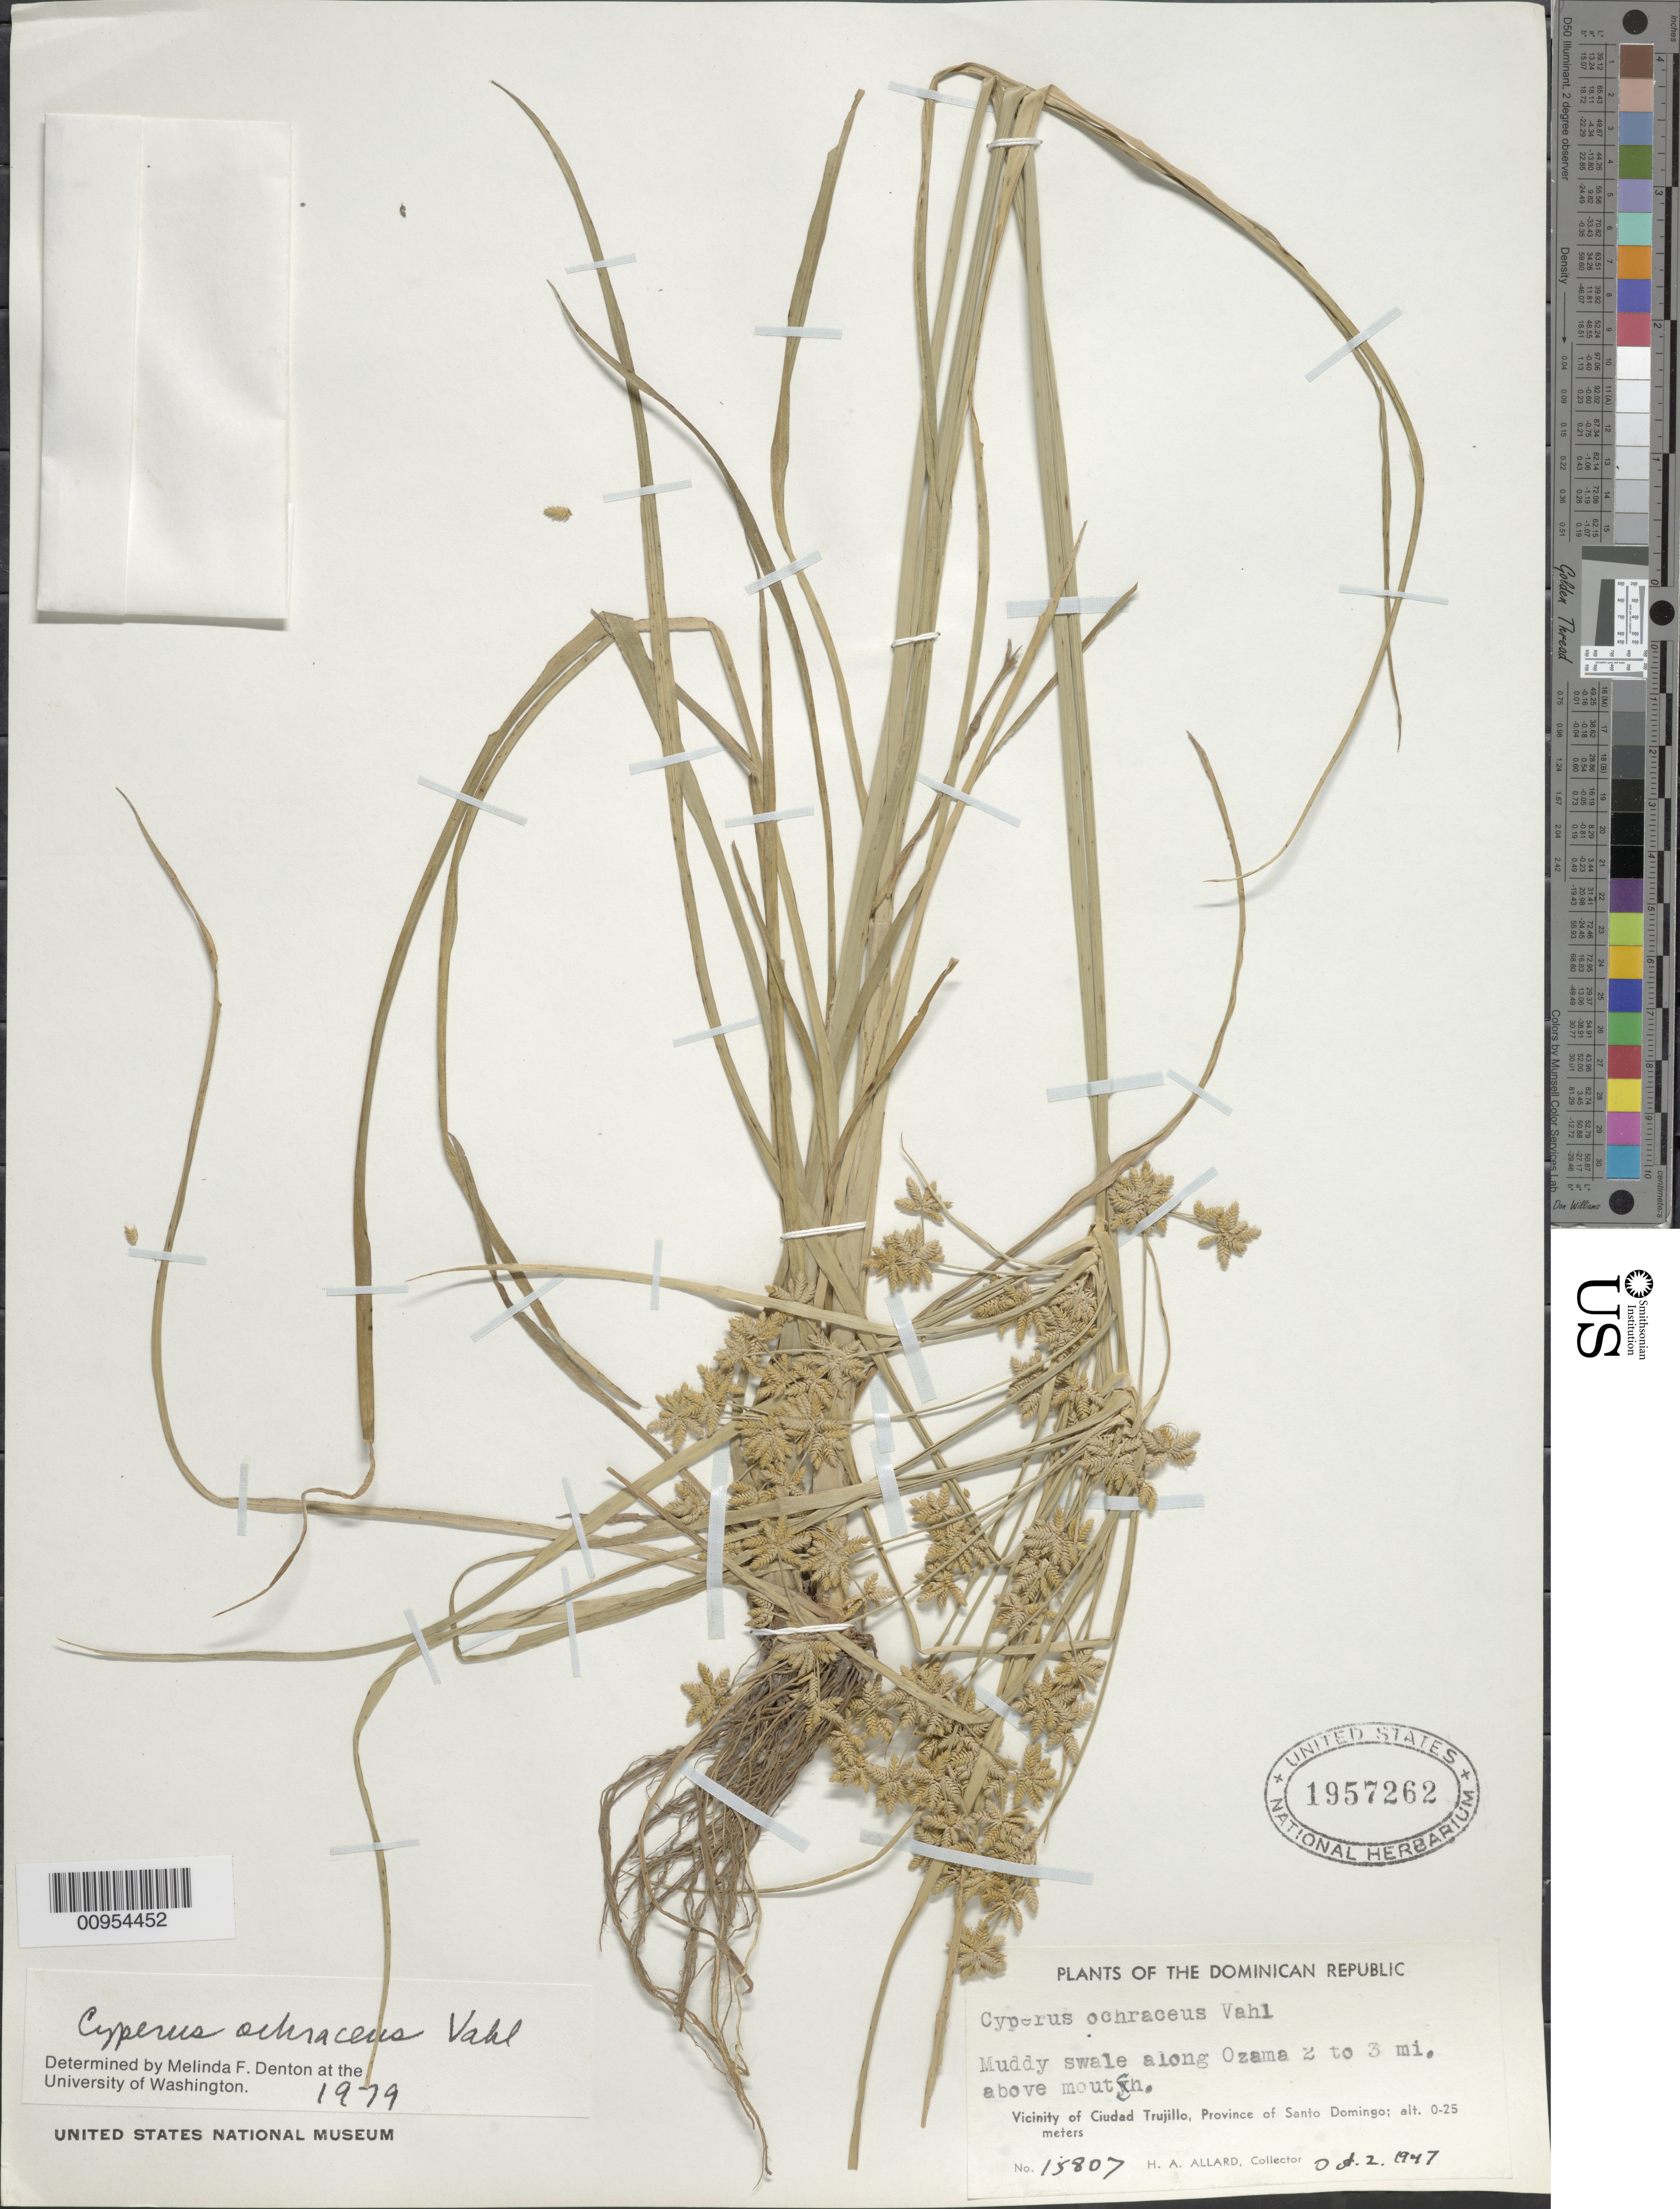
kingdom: Plantae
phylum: Tracheophyta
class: Liliopsida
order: Poales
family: Cyperaceae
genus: Cyperus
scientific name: Cyperus ochraceus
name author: Vahl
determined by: Denton, M. F.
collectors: H. A. Allard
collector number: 15807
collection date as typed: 02 Oct 1947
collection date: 1947-10-02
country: Dominican Republic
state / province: Santo Domingo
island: Hispaniola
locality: Vicinity of Ciudad Trujillo, swale along Ozama 2 or 3 miles above mouth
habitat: Muddy swale along river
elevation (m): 0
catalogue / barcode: US 1957262